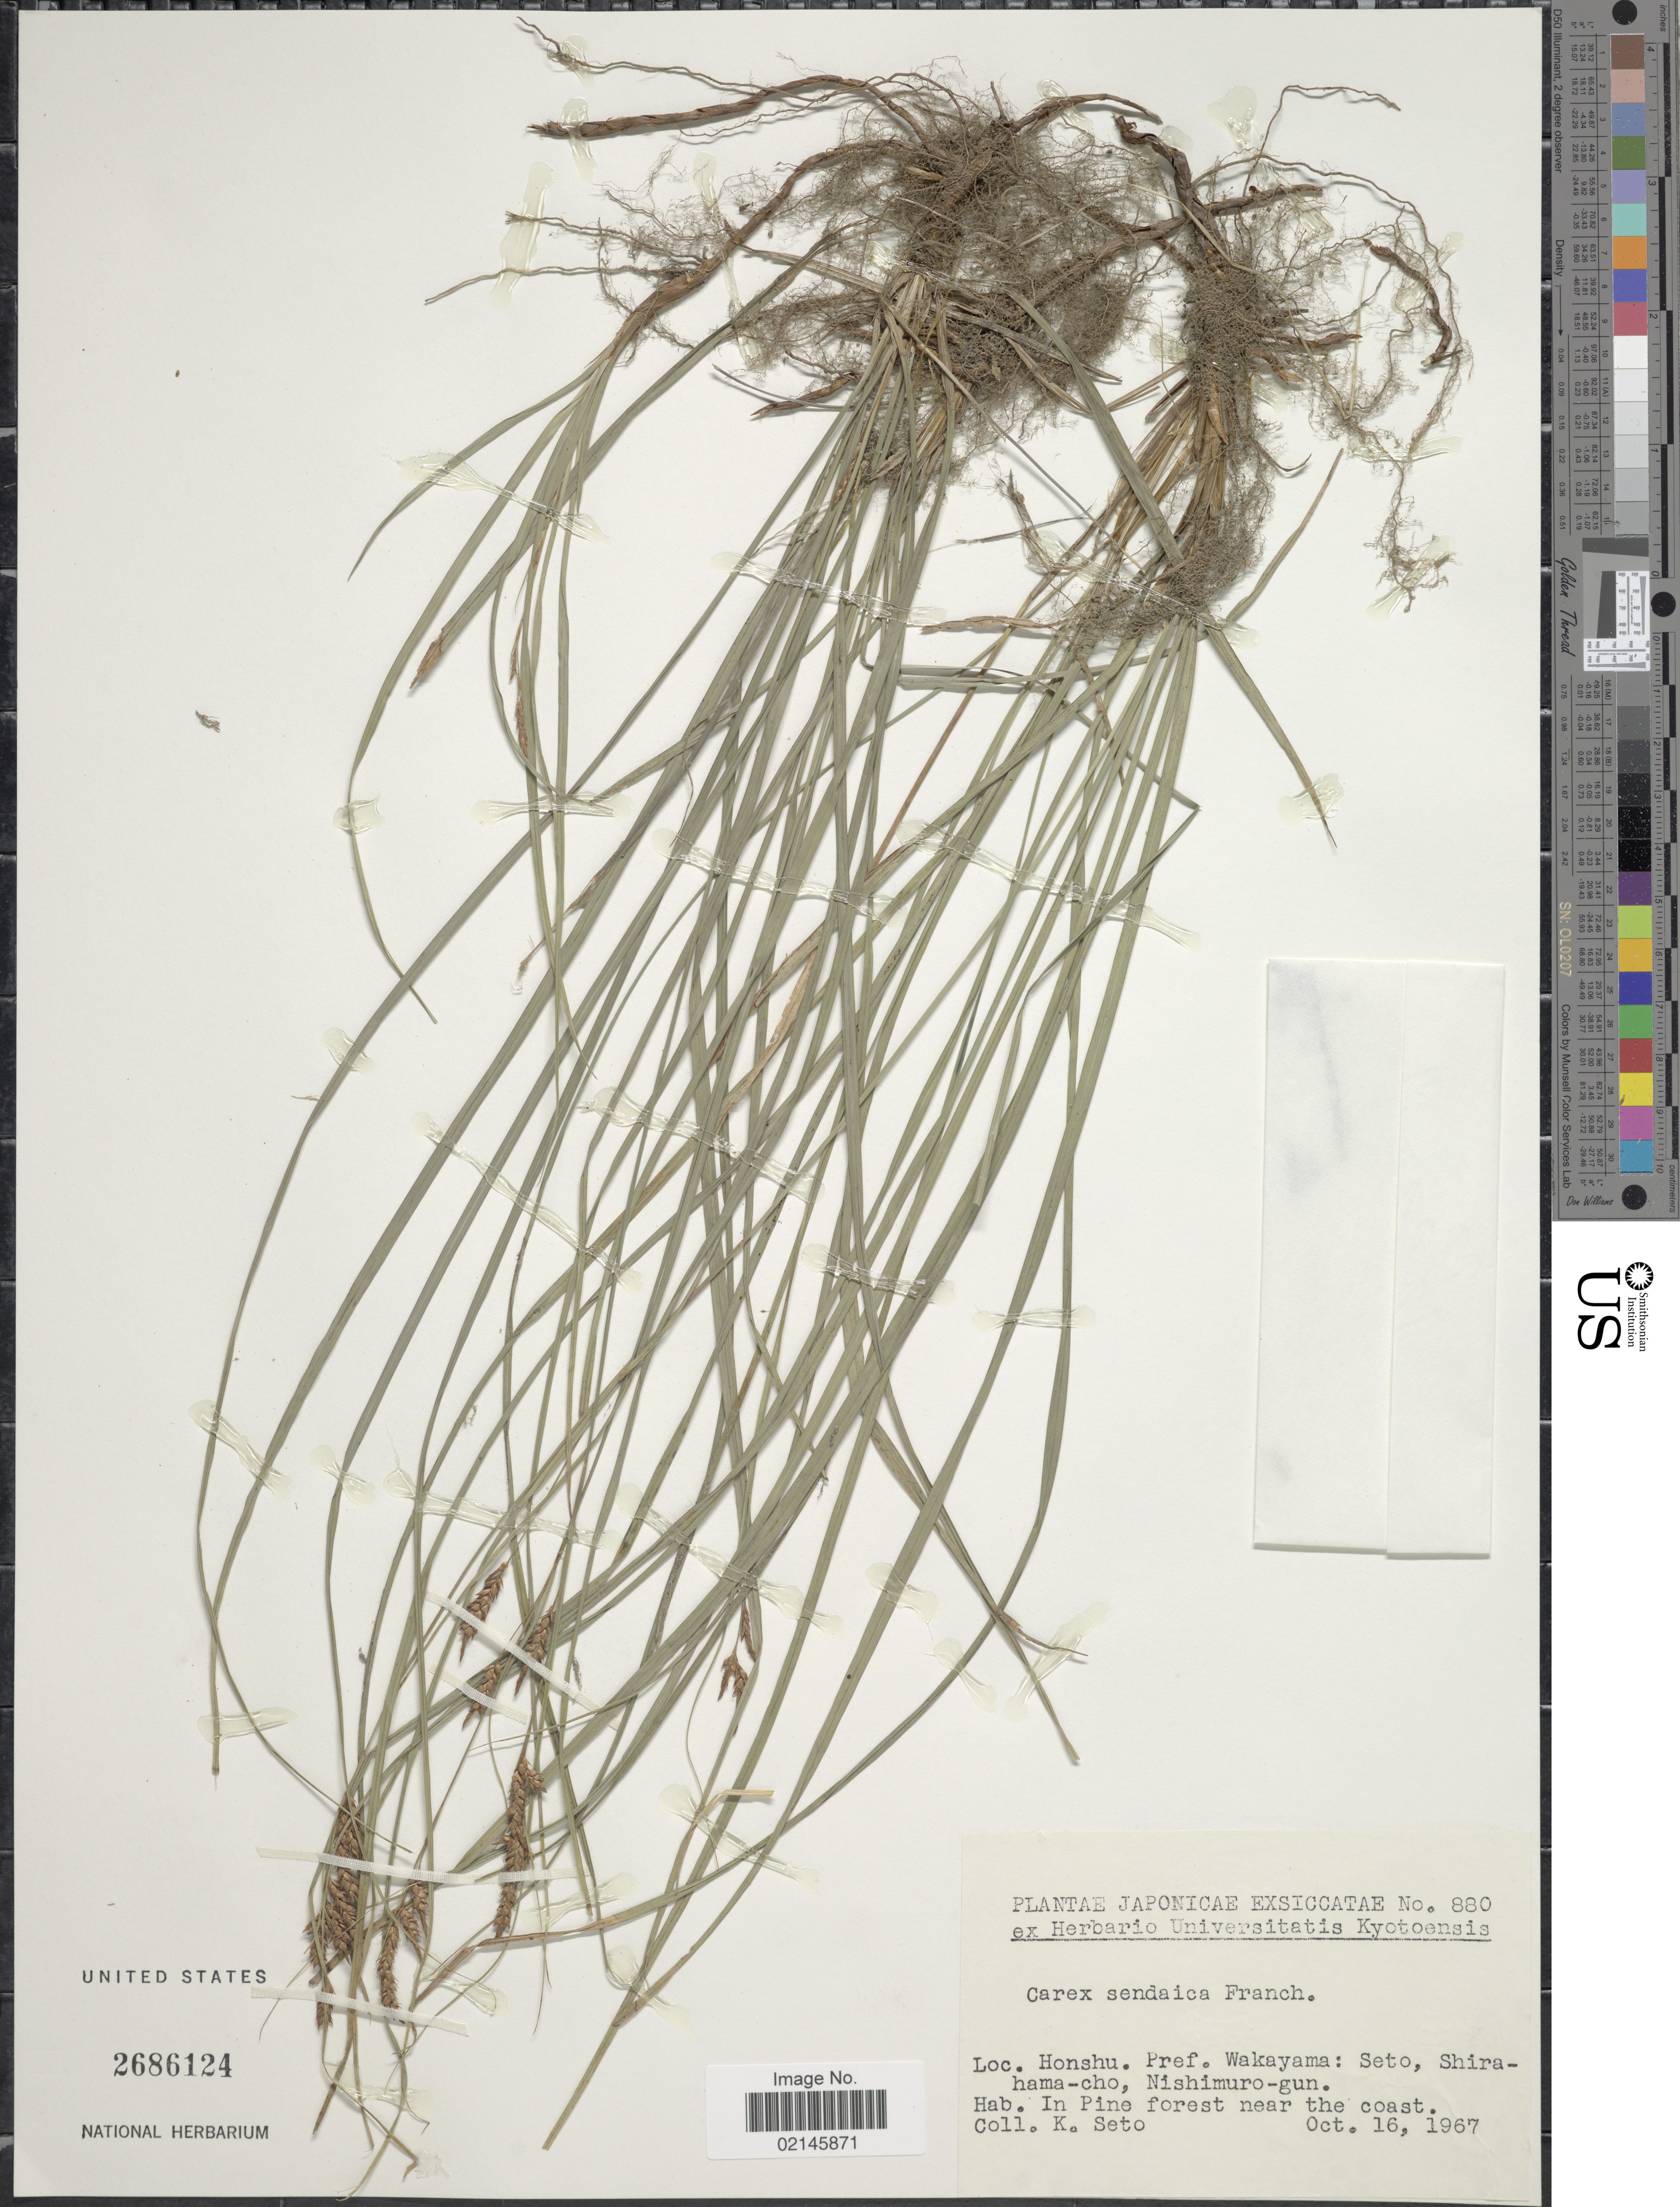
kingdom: Plantae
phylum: Tracheophyta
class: Liliopsida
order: Poales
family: Cyperaceae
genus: Carex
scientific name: Carex sendaica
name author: Franch.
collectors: K. Seto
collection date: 1967-10-16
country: Japan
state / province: Wakayama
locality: Honshu. Pref. Wakayama: Seto, Shirahama-cho, Nishimuro-gun. Near the coast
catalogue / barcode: US 2686124